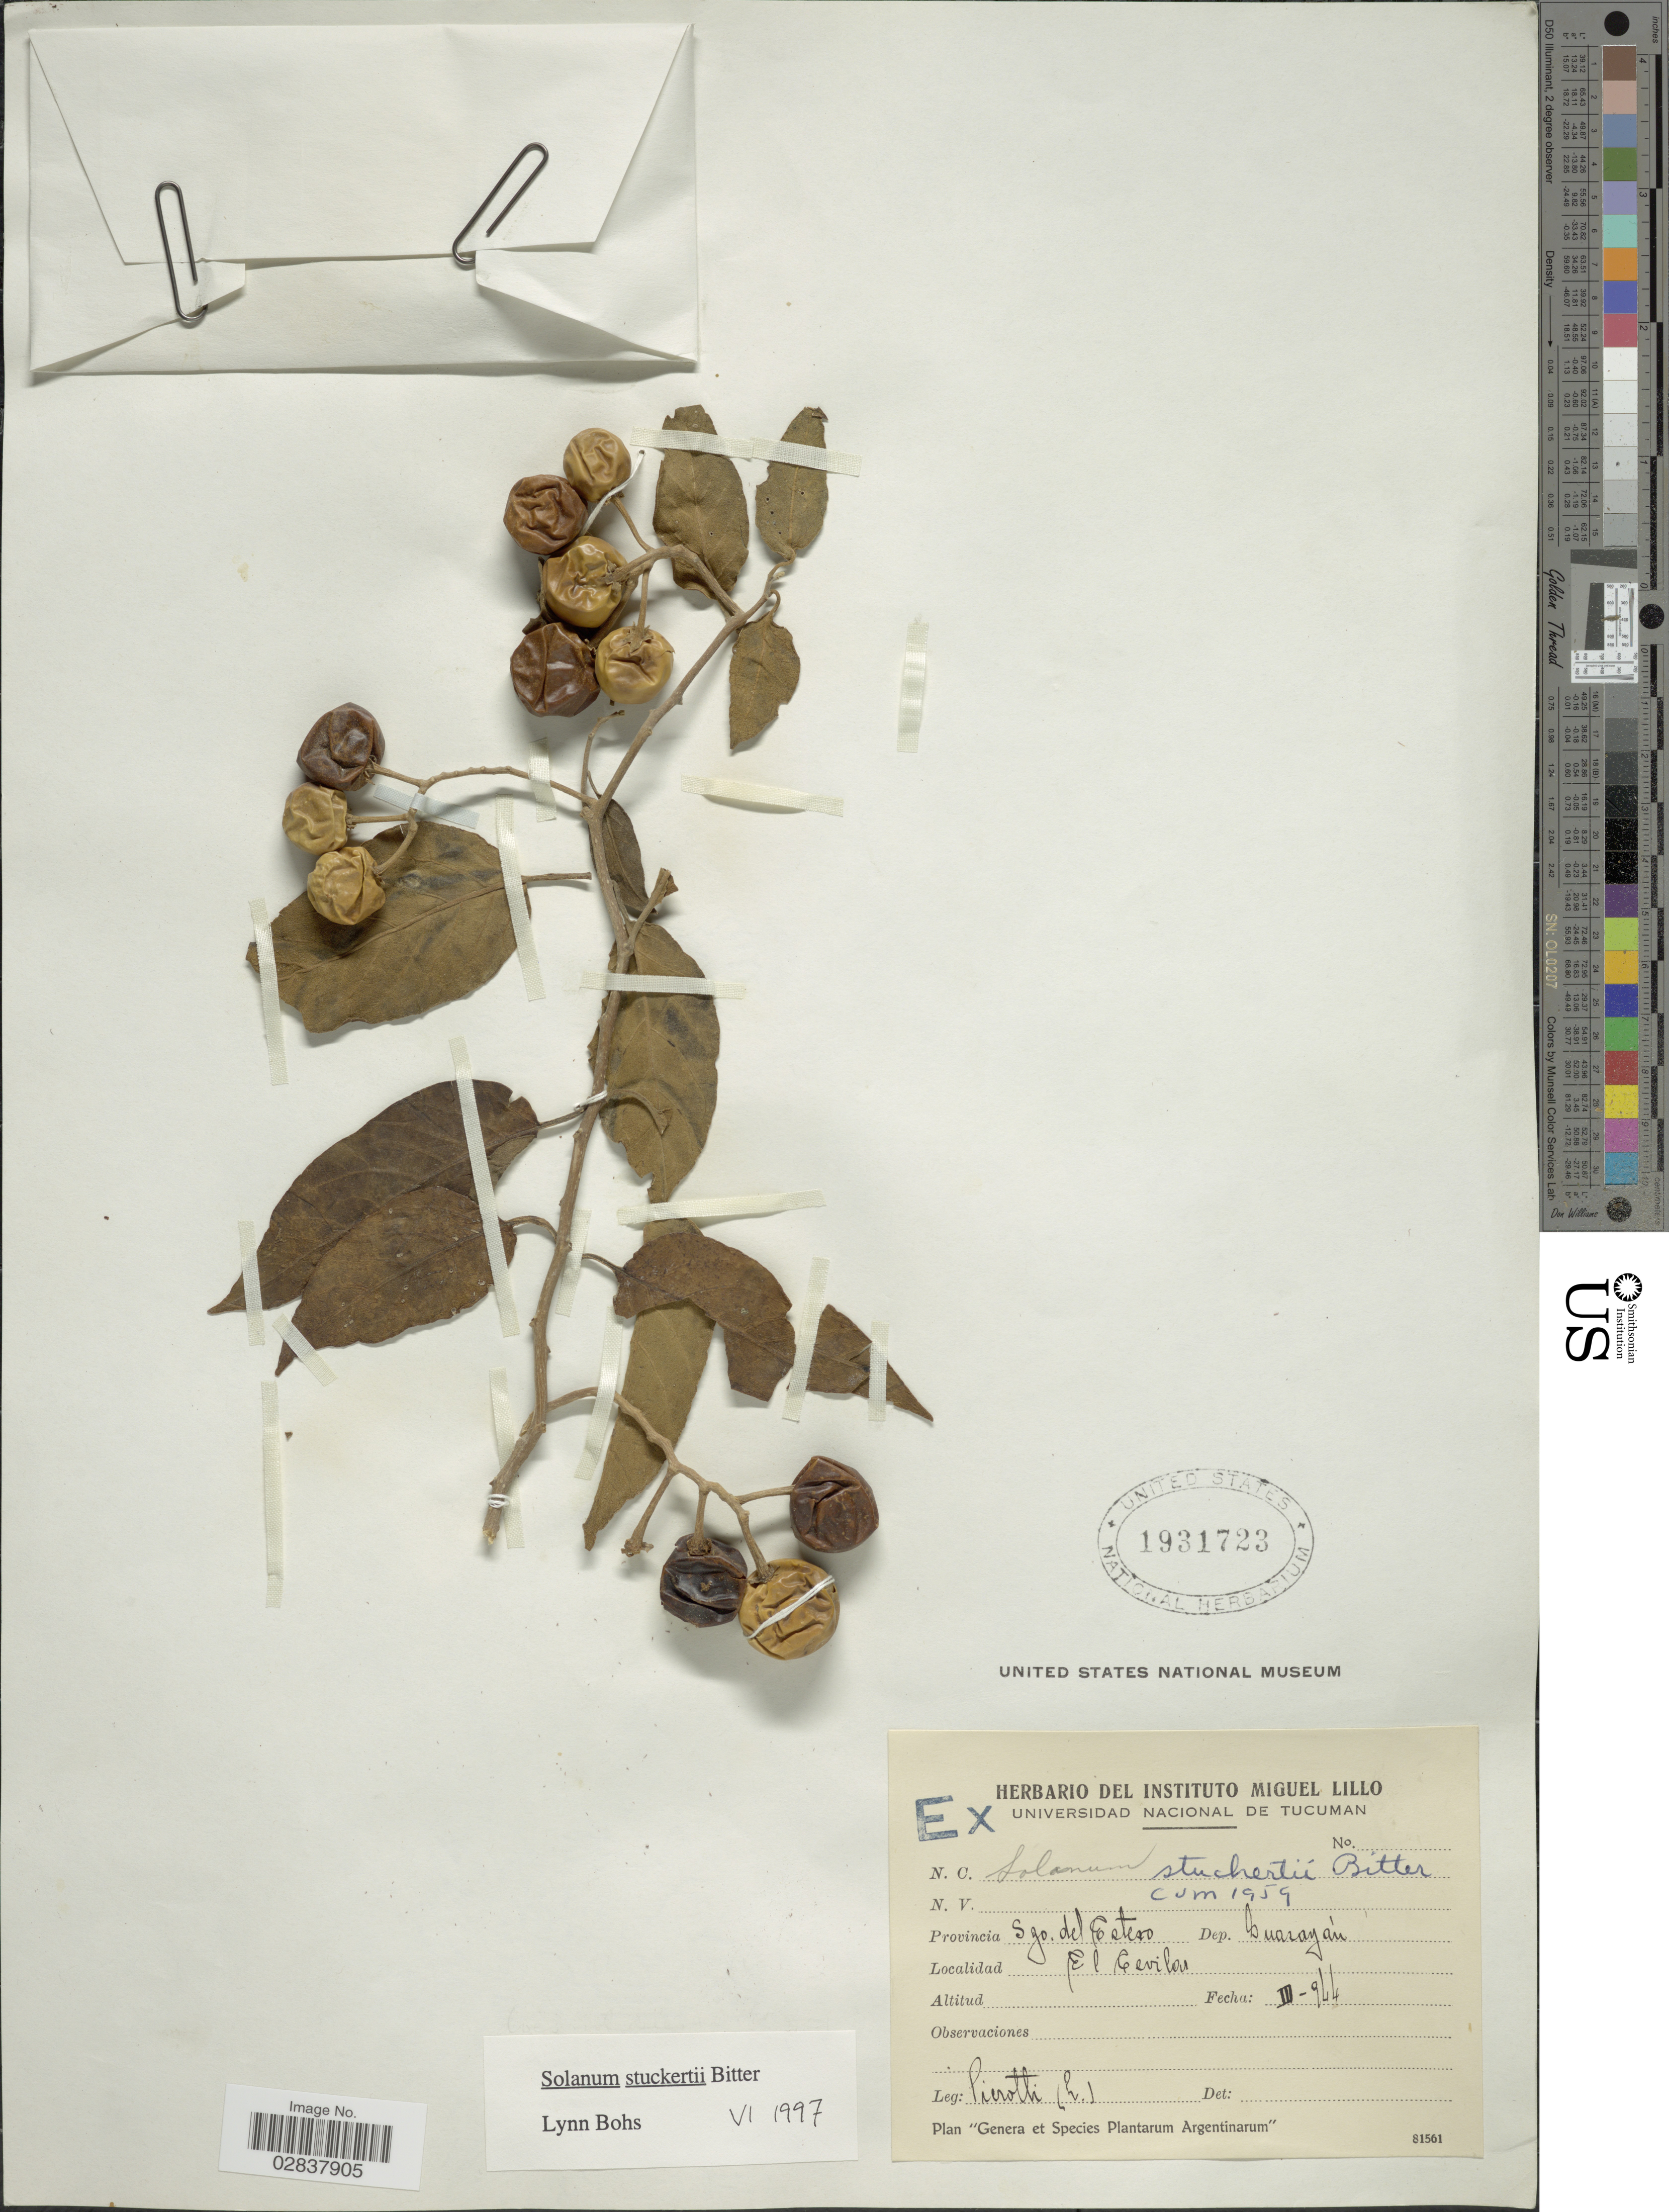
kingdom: Plantae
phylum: Tracheophyta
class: Magnoliopsida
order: Solanales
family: Solanaceae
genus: Solanum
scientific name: Solanum stuckertii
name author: Bitter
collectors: Pierotti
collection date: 1944-03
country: Argentina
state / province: Santiago del Estero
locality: Dep. Guarayán, El Cevilar.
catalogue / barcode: US 1931723